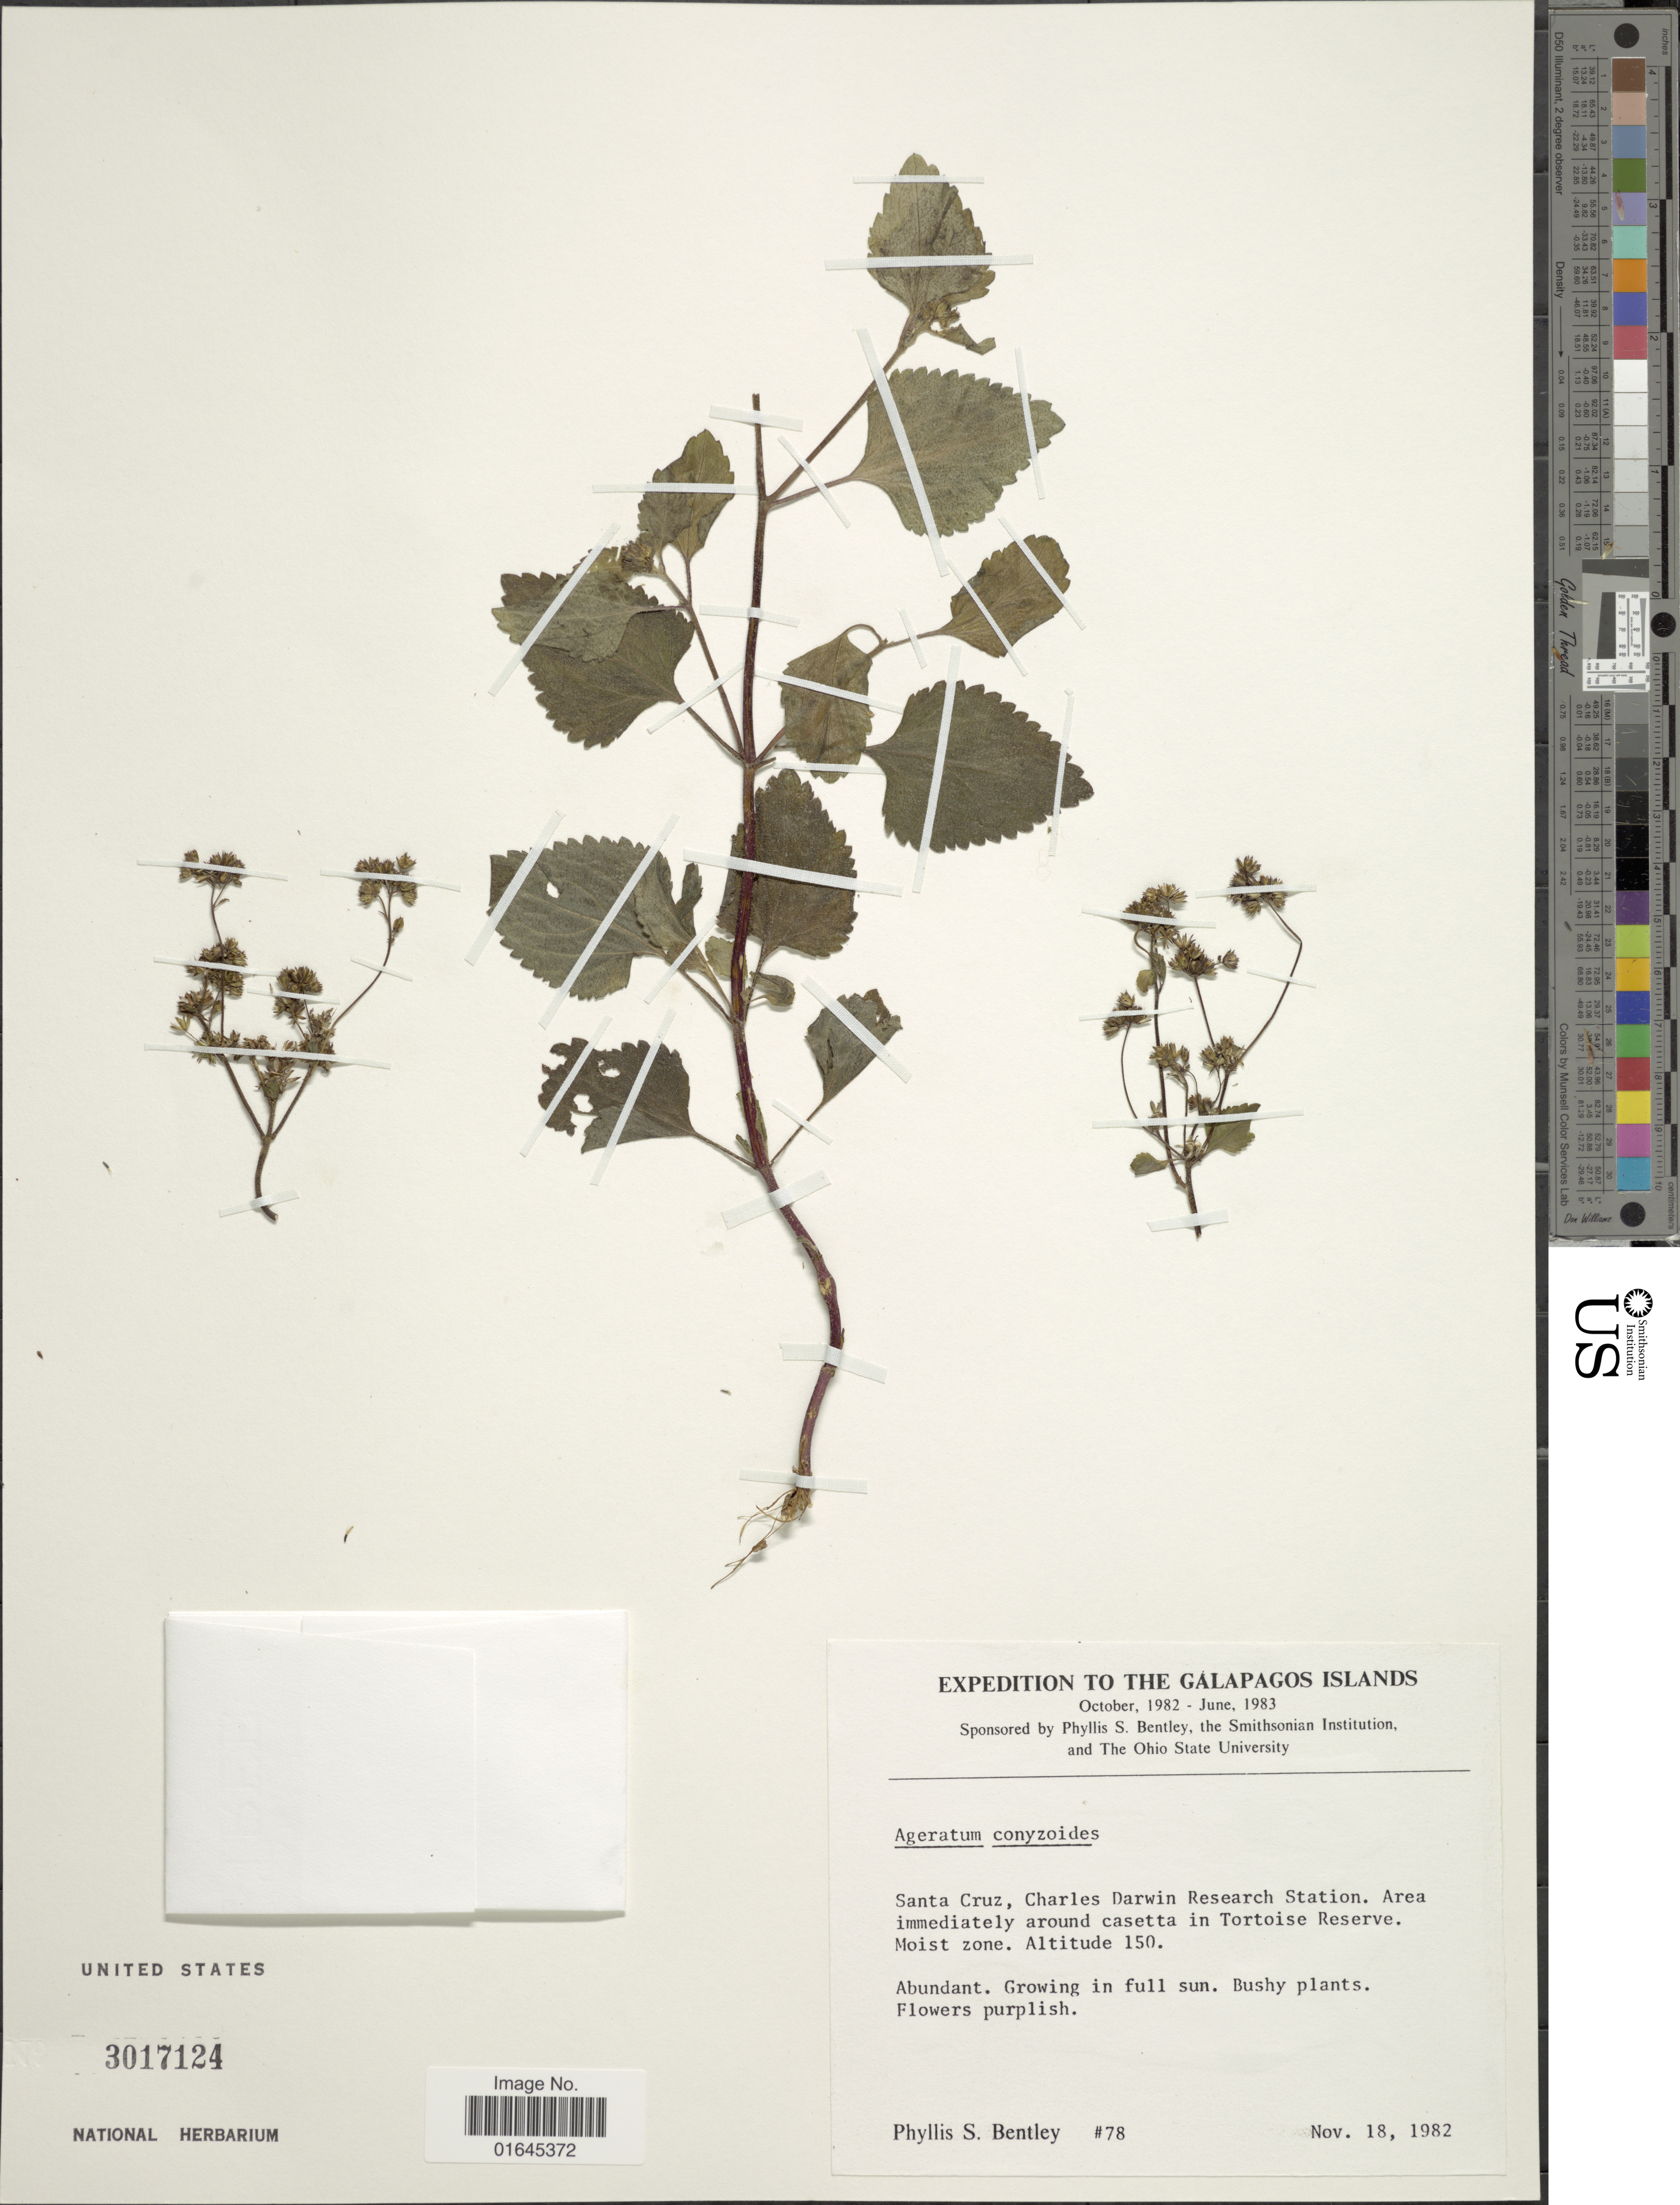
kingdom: Plantae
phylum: Tracheophyta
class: Magnoliopsida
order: Asterales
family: Asteraceae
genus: Ageratum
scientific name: Ageratum conyzoides subsp. conyzoides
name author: L.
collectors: P. S. Bentley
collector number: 78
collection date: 1982-11-18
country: Ecuador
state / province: Colón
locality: Galapagos Islands, Santa Cruz, Charles Darwin Research Station. Area immediately around casetta in Tortoise Reserve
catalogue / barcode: US 3017124